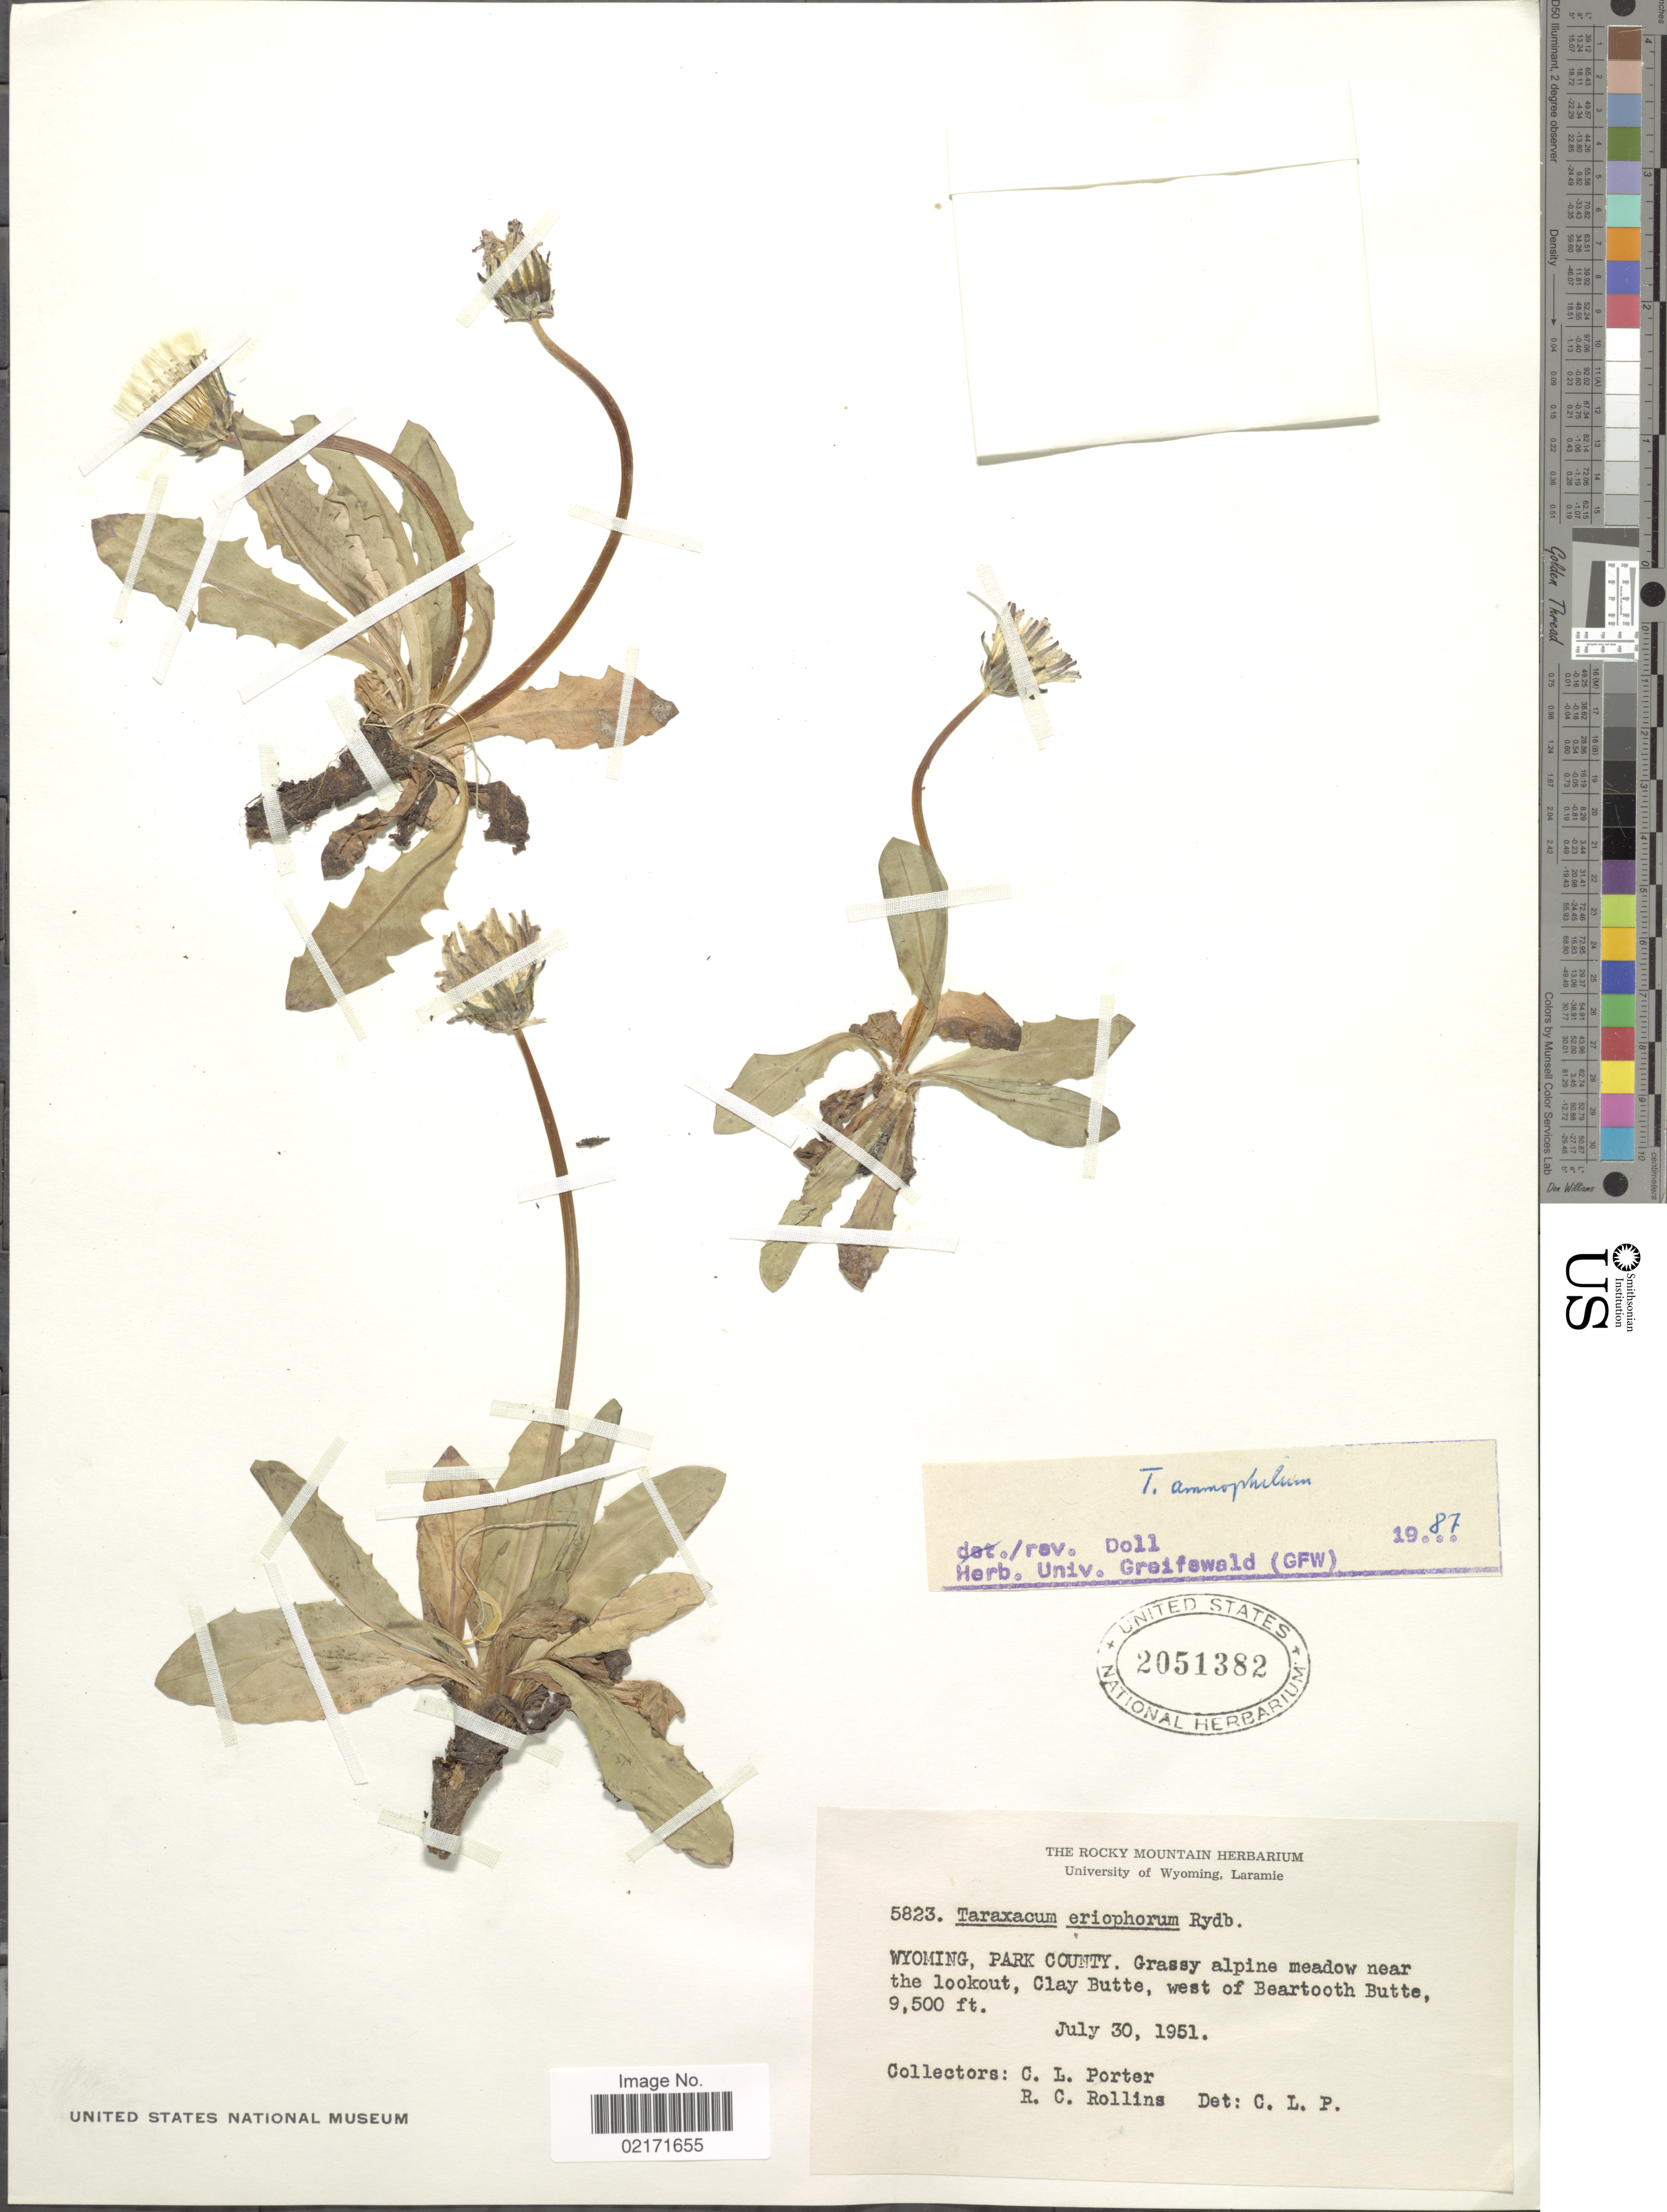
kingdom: Plantae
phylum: Tracheophyta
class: Magnoliopsida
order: Asterales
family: Asteraceae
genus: Taraxacum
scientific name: Taraxacum ammophilum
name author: Greene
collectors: C. L. Porter & R. C. Rollins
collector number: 5823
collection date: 1951-07-30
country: United States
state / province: Wyoming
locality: Wyoming, Park County. Grassy alpine meadow near the lookout, Clay Butte, west of Beartooth Butte.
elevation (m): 2896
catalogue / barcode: US 2051382